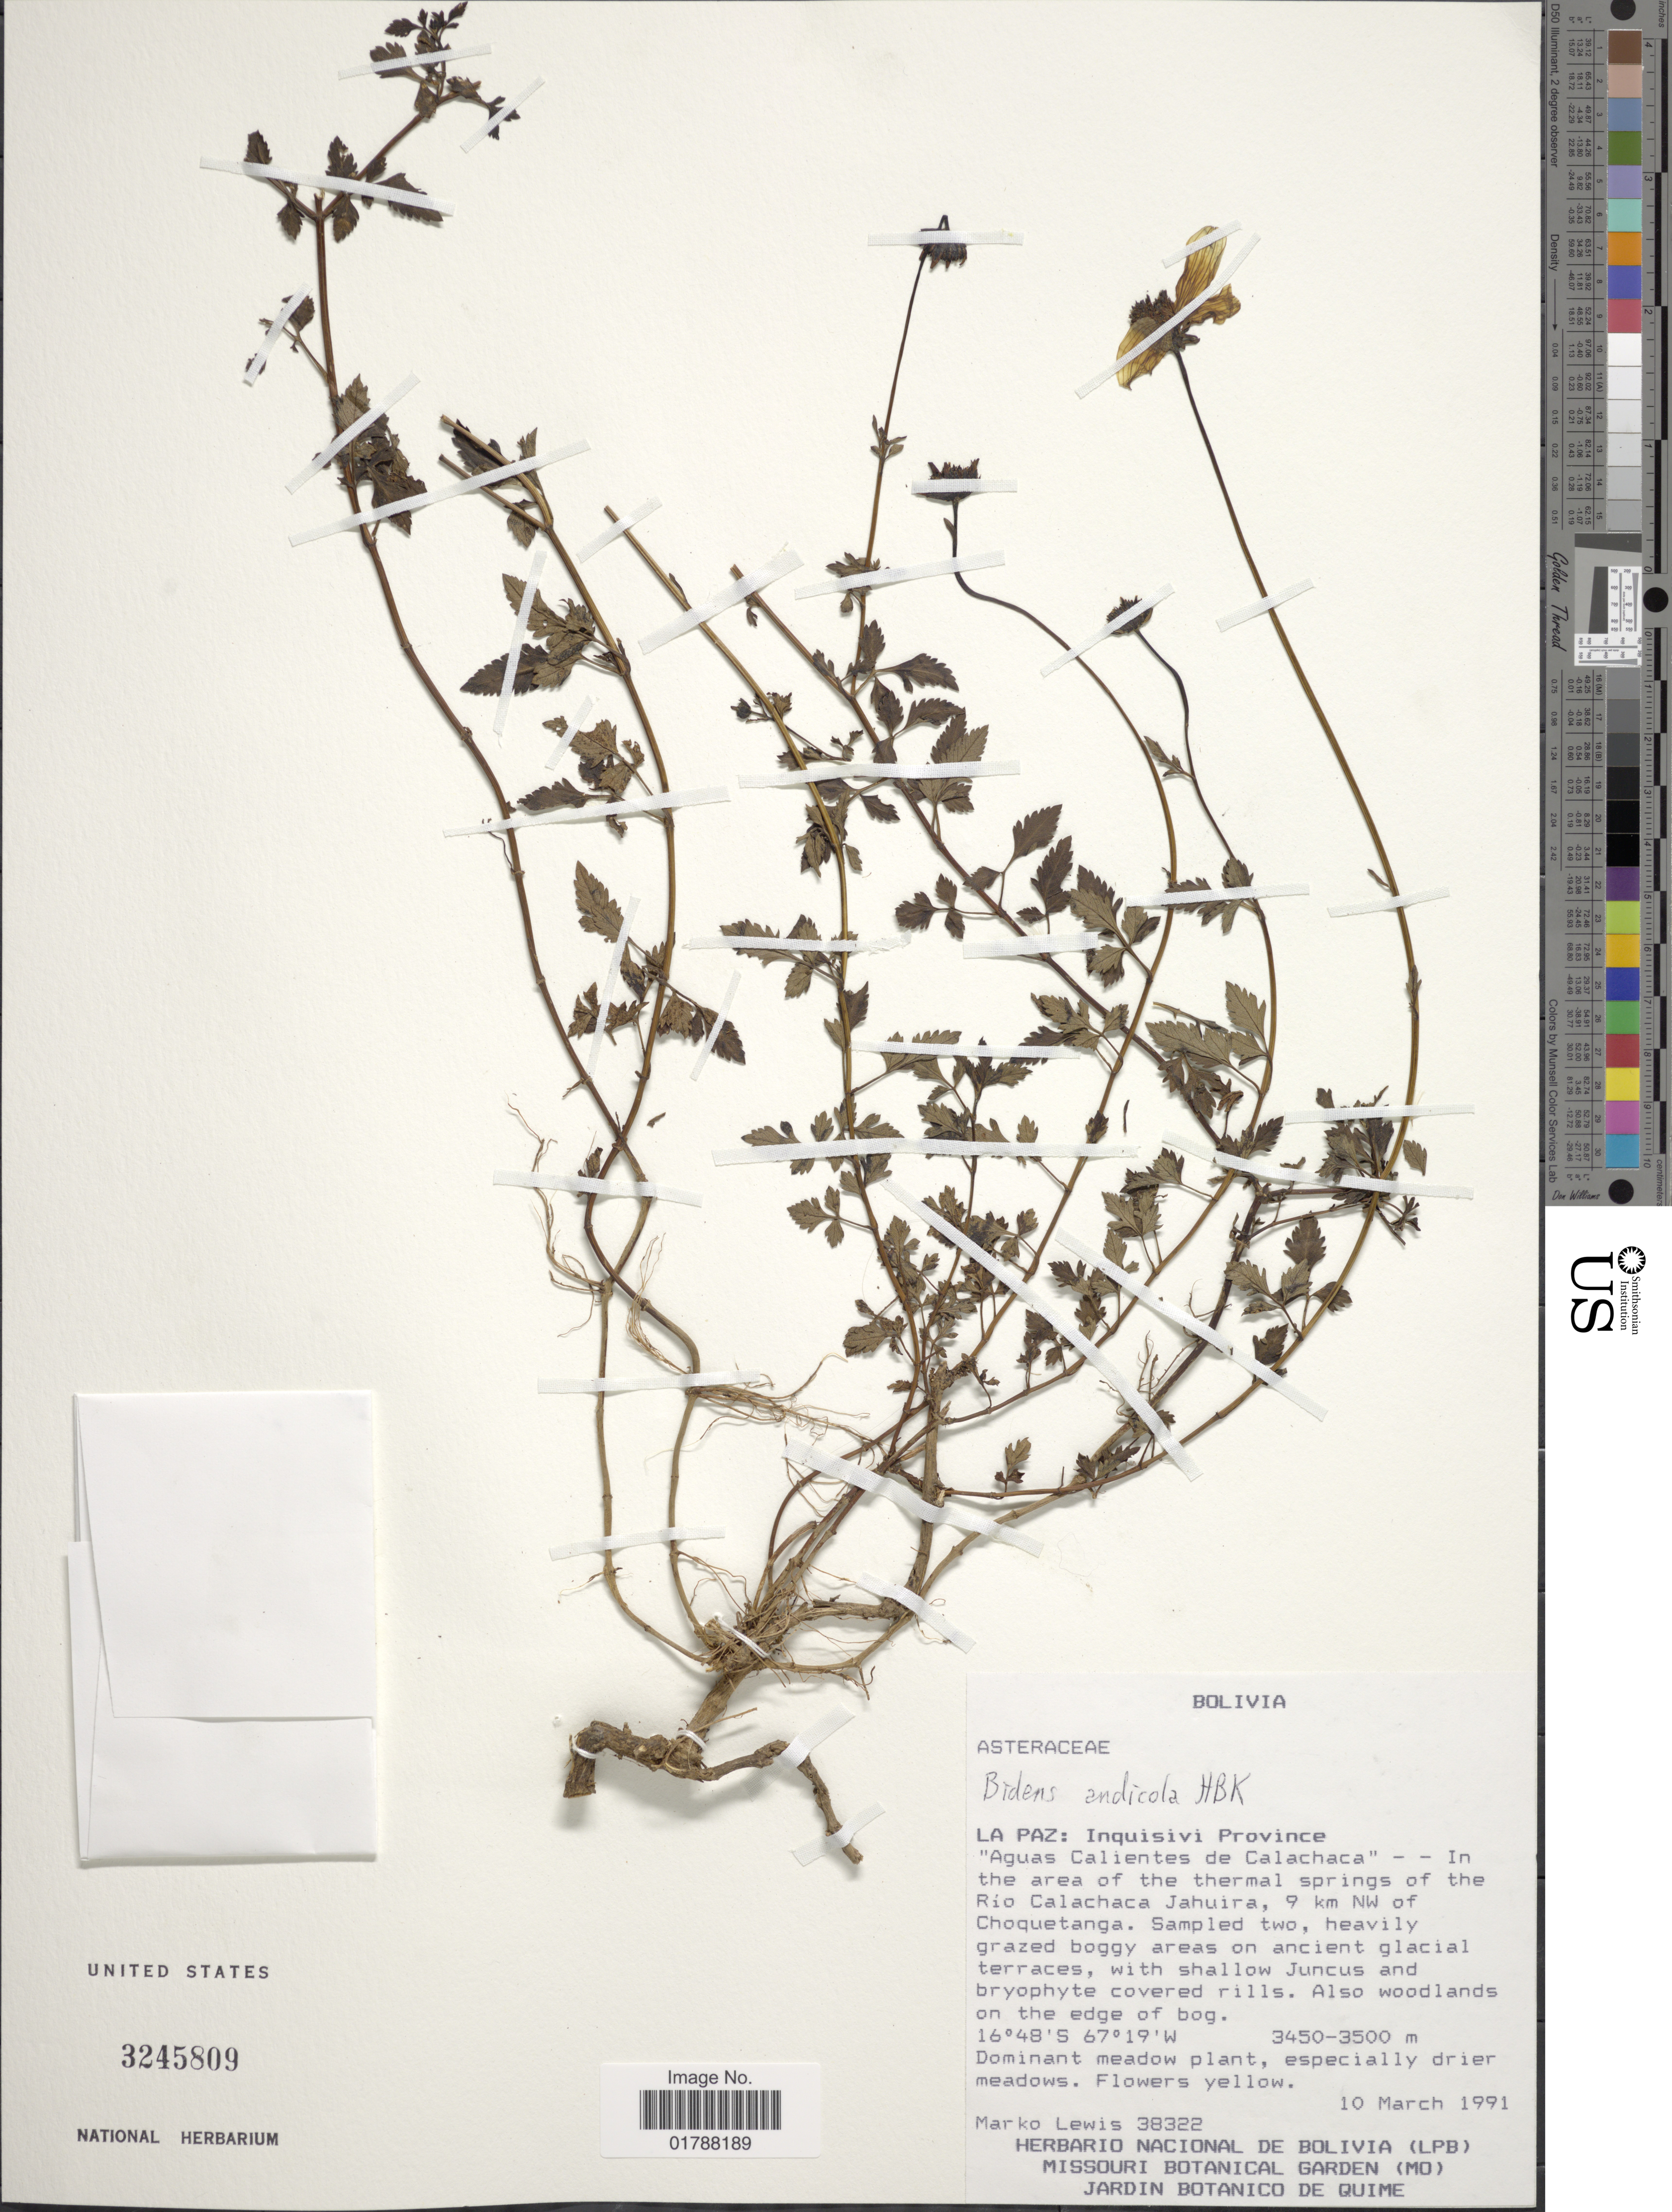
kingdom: Plantae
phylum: Tracheophyta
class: Magnoliopsida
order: Asterales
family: Asteraceae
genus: Bidens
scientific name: Bidens andicola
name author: Kunth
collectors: M. A. Lewis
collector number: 38322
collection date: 1991-03-10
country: Bolivia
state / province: La Paz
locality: Inquisivi Province. "Aguas Calientes de Calachaca" - - In the area of the thermal springs of the Río Calachaca Jahuira, 9 km NW of Choquetanga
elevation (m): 3450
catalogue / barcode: US 3245809